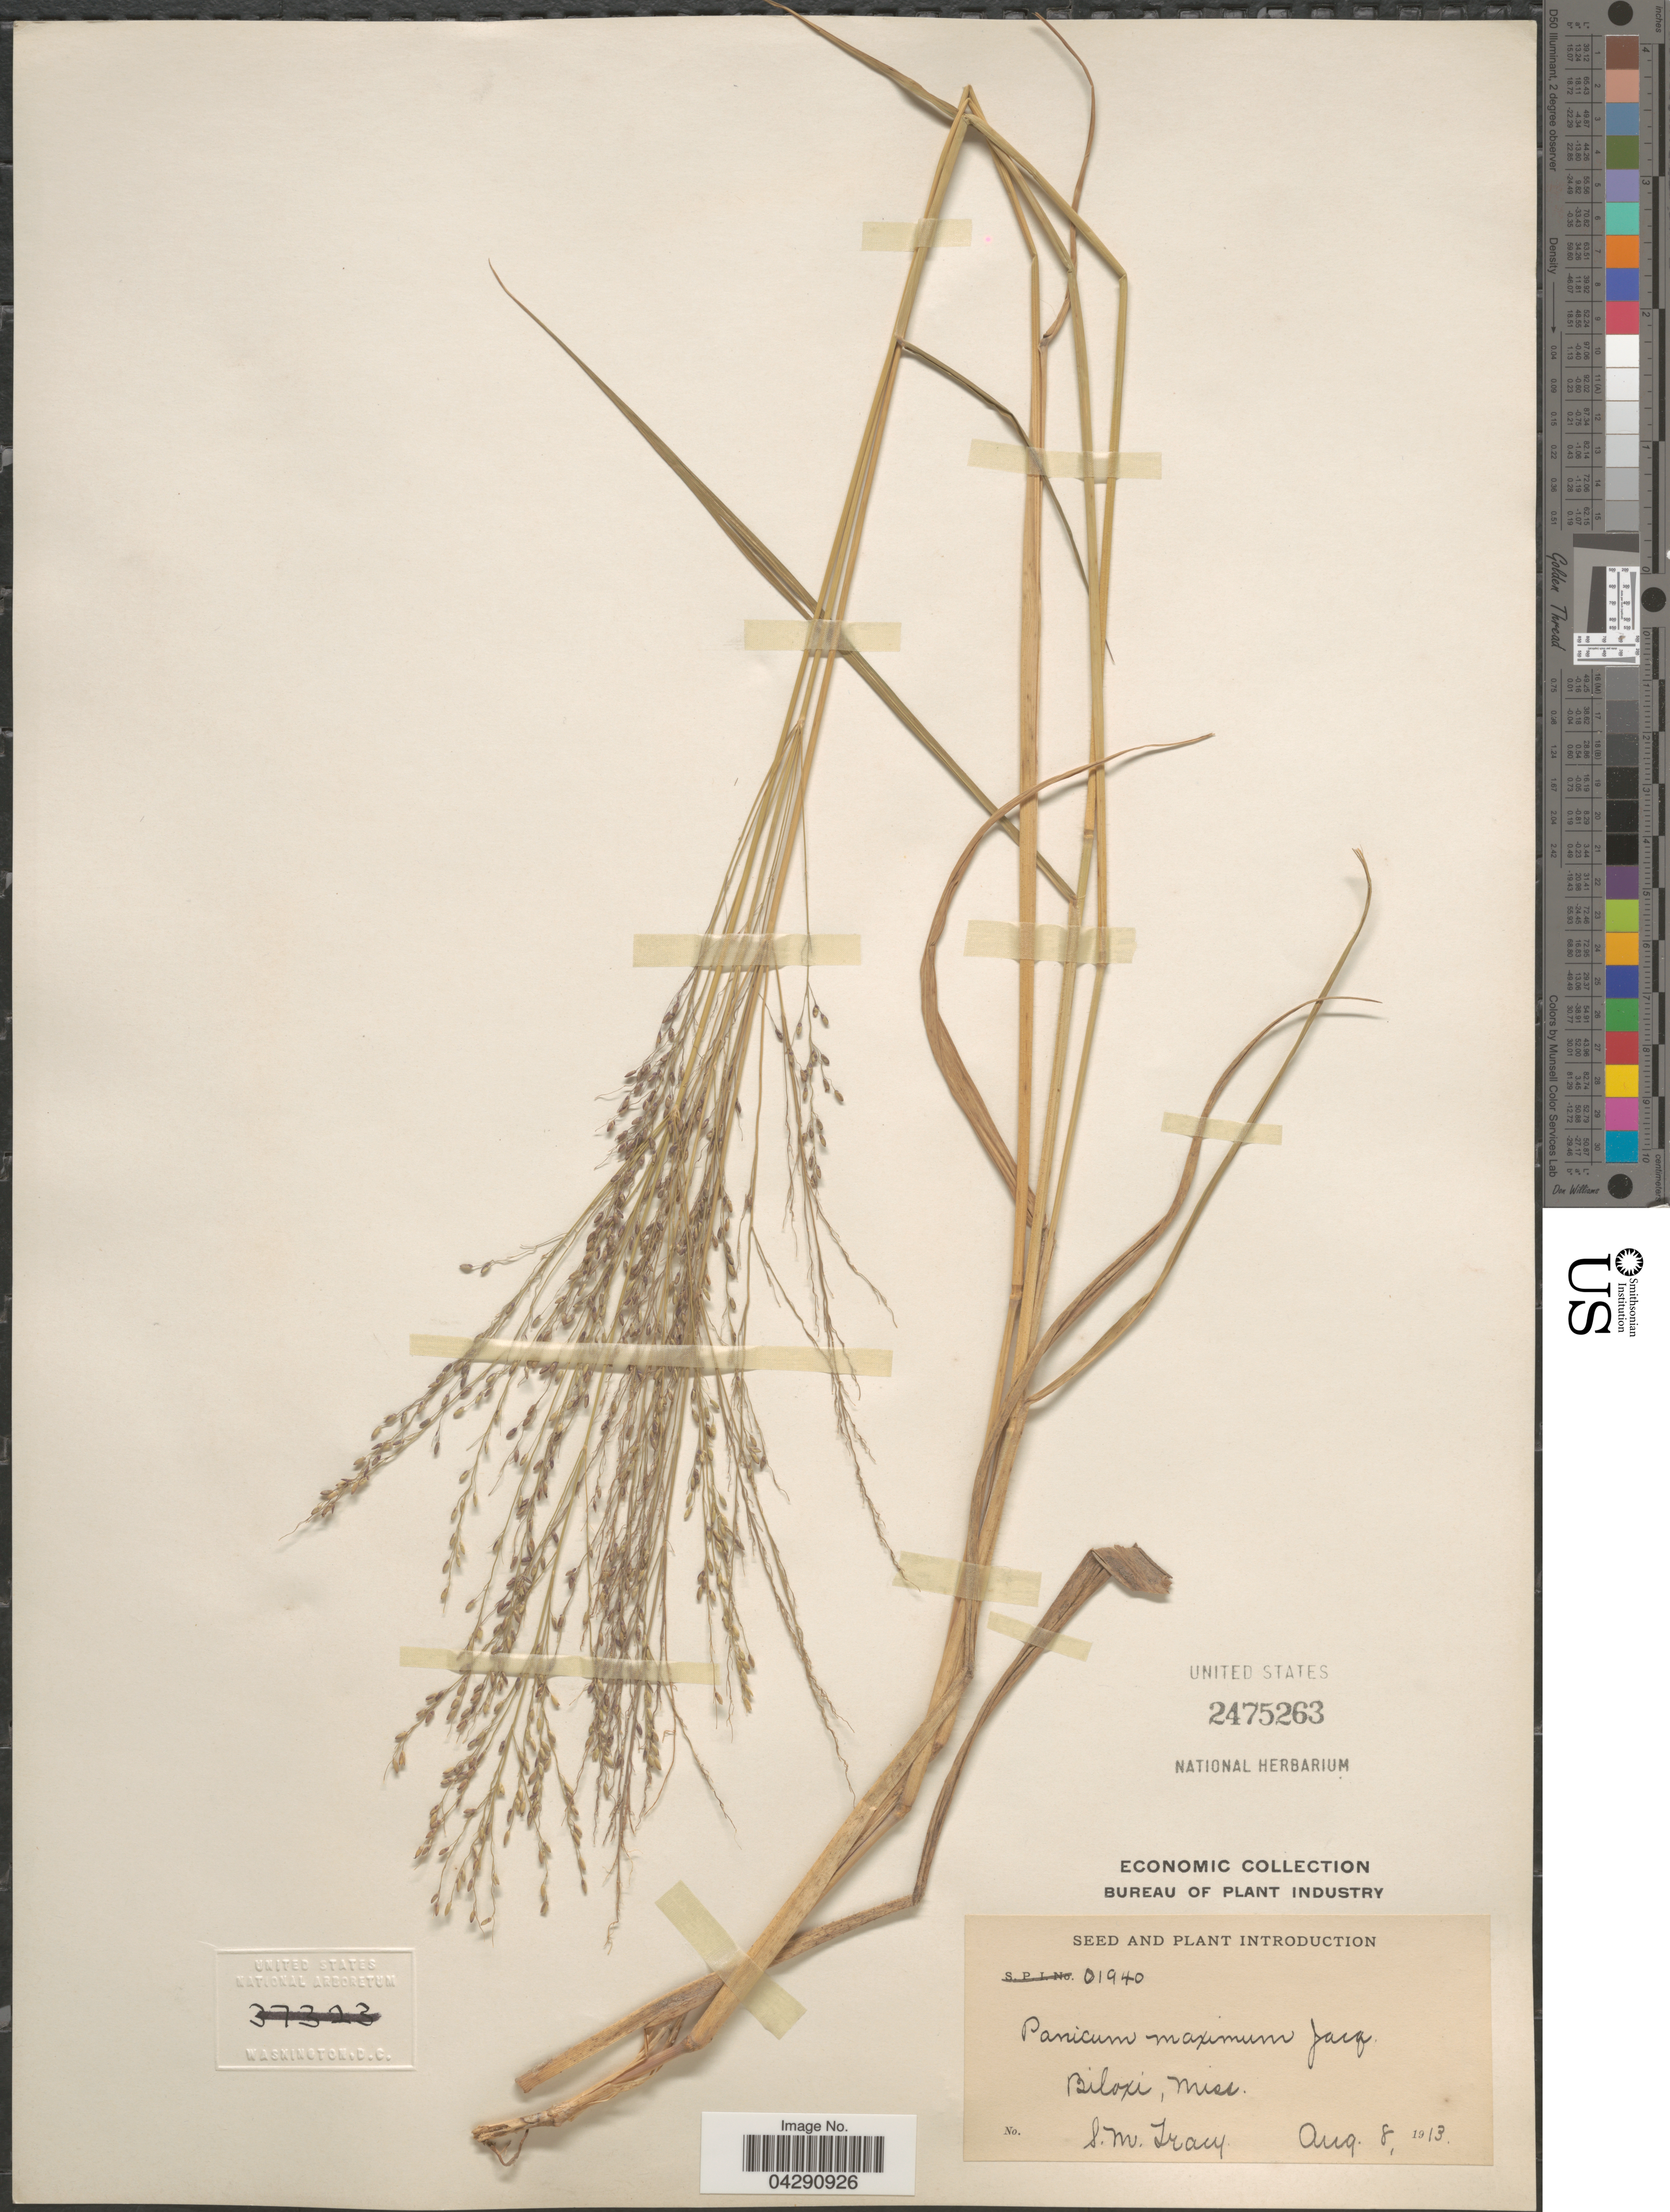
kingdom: Plantae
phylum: Tracheophyta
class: Liliopsida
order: Poales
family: Poaceae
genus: Megathyrsus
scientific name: Megathyrsus maximus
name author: (Jacq.) B.K. Simon & S.W.L. Jacobs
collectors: S. M. Tracy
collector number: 01940*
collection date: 1913-08-08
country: United States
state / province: Mississippi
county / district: Harrison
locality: Biloxi.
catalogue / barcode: US 2475263